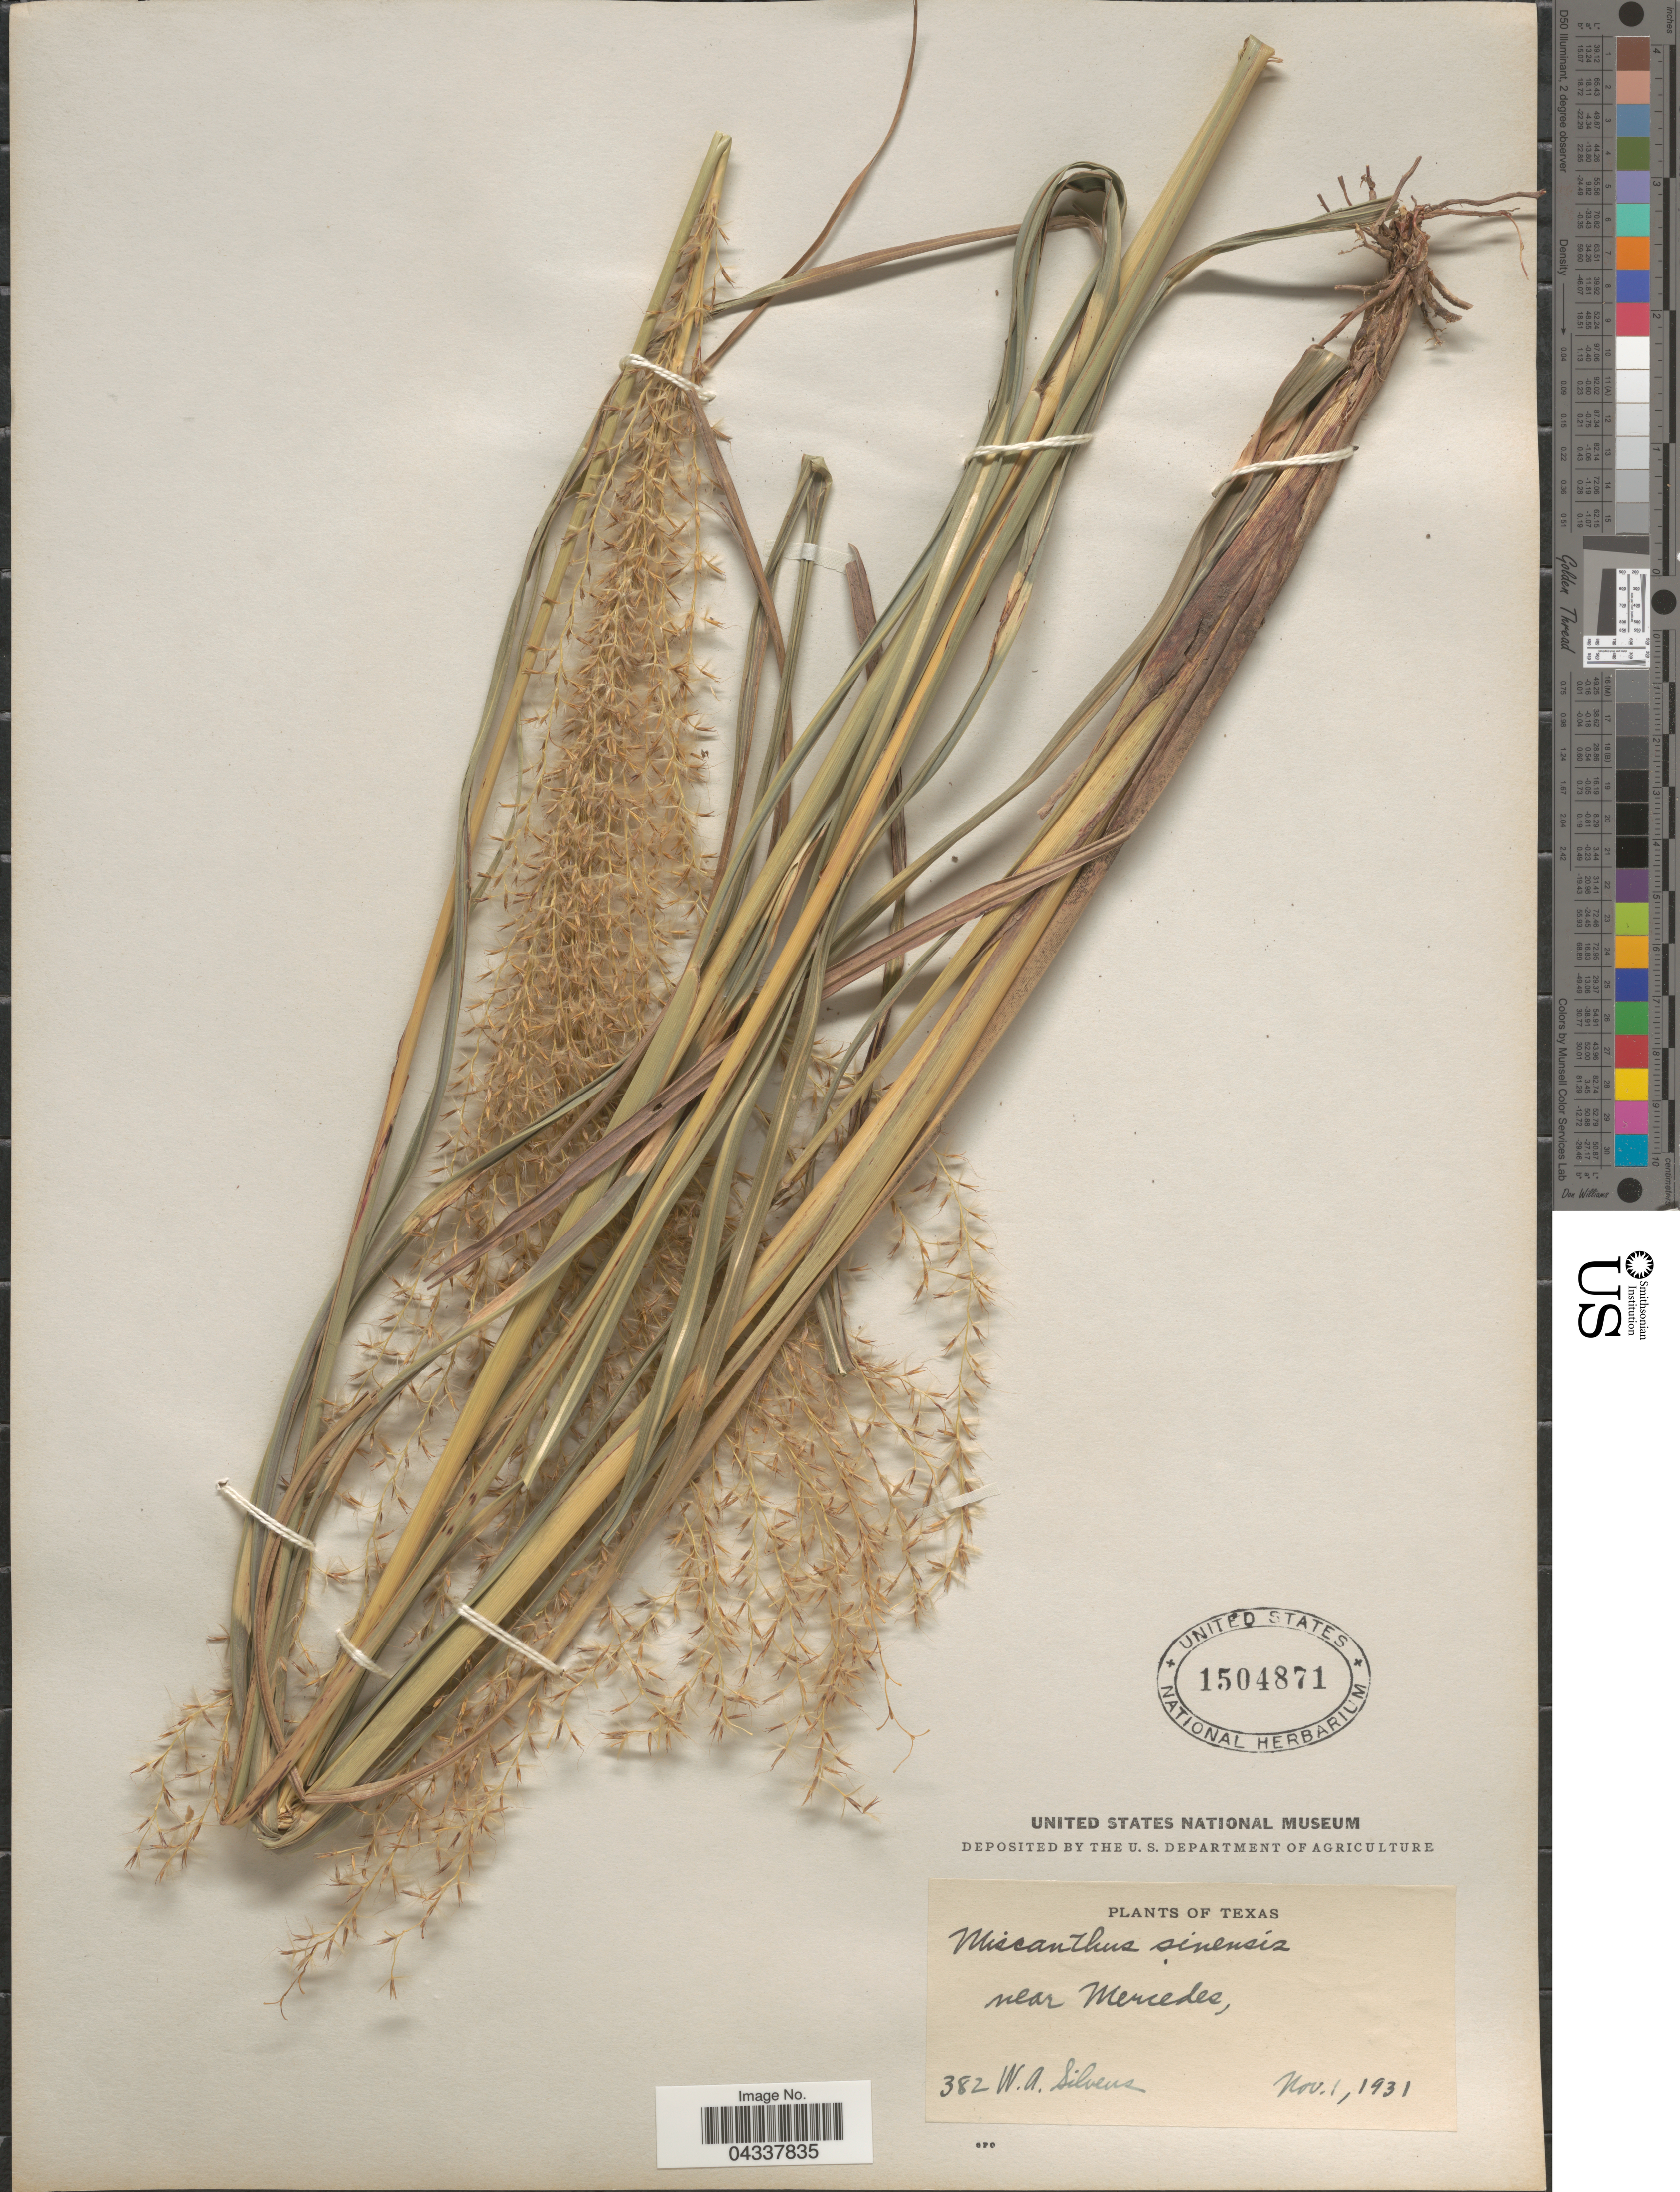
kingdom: Plantae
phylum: Tracheophyta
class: Liliopsida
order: Poales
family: Poaceae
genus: Miscanthus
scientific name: Miscanthus sinensis var. zebrinus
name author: Beal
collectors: W. Silveus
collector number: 382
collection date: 1931-11-01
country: United States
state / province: Texas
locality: Near Mercedes.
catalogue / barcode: US 1504871